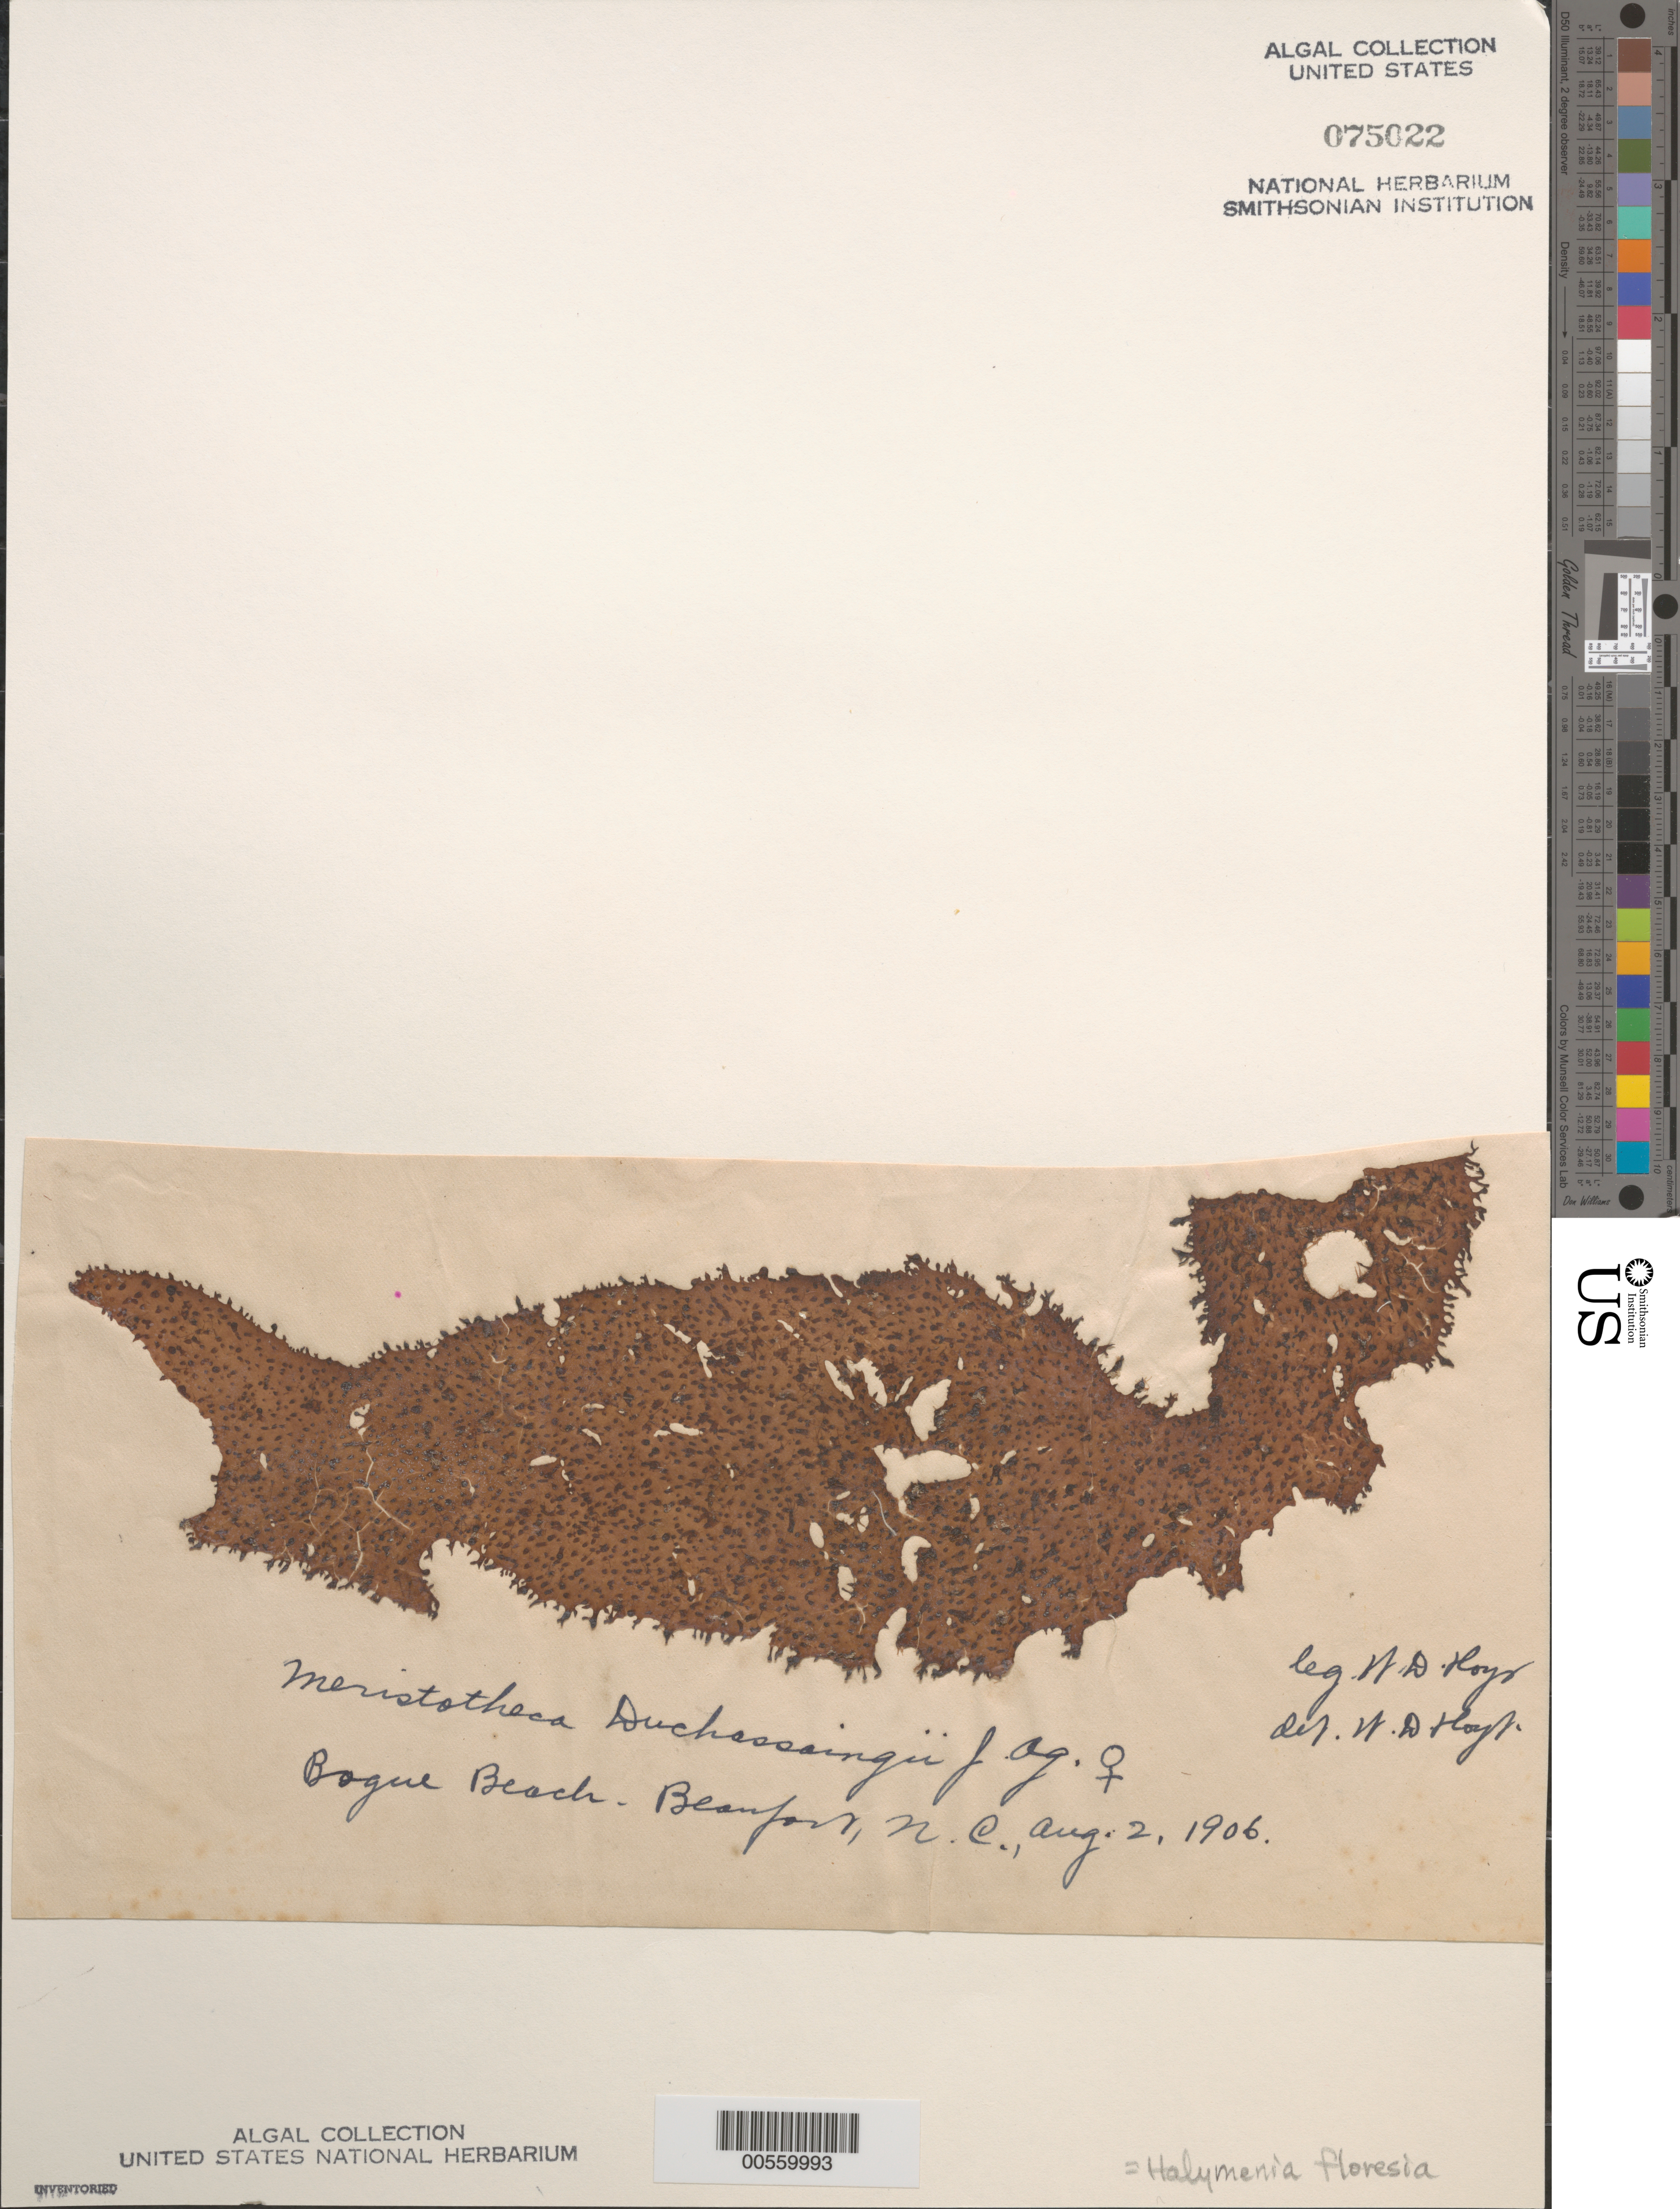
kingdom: Plantae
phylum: Rhodophyta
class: Florideophyceae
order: Halymeniales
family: Halymeniaceae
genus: Halymenia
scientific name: Halymenia floresii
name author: (Clemente) C. Agardh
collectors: W. D. Hoyt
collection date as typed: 02 Aug 1906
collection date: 1906-08-02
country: United States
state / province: North Carolina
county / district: Carteret County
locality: Beaufort, Bogue Beach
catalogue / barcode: US 75022